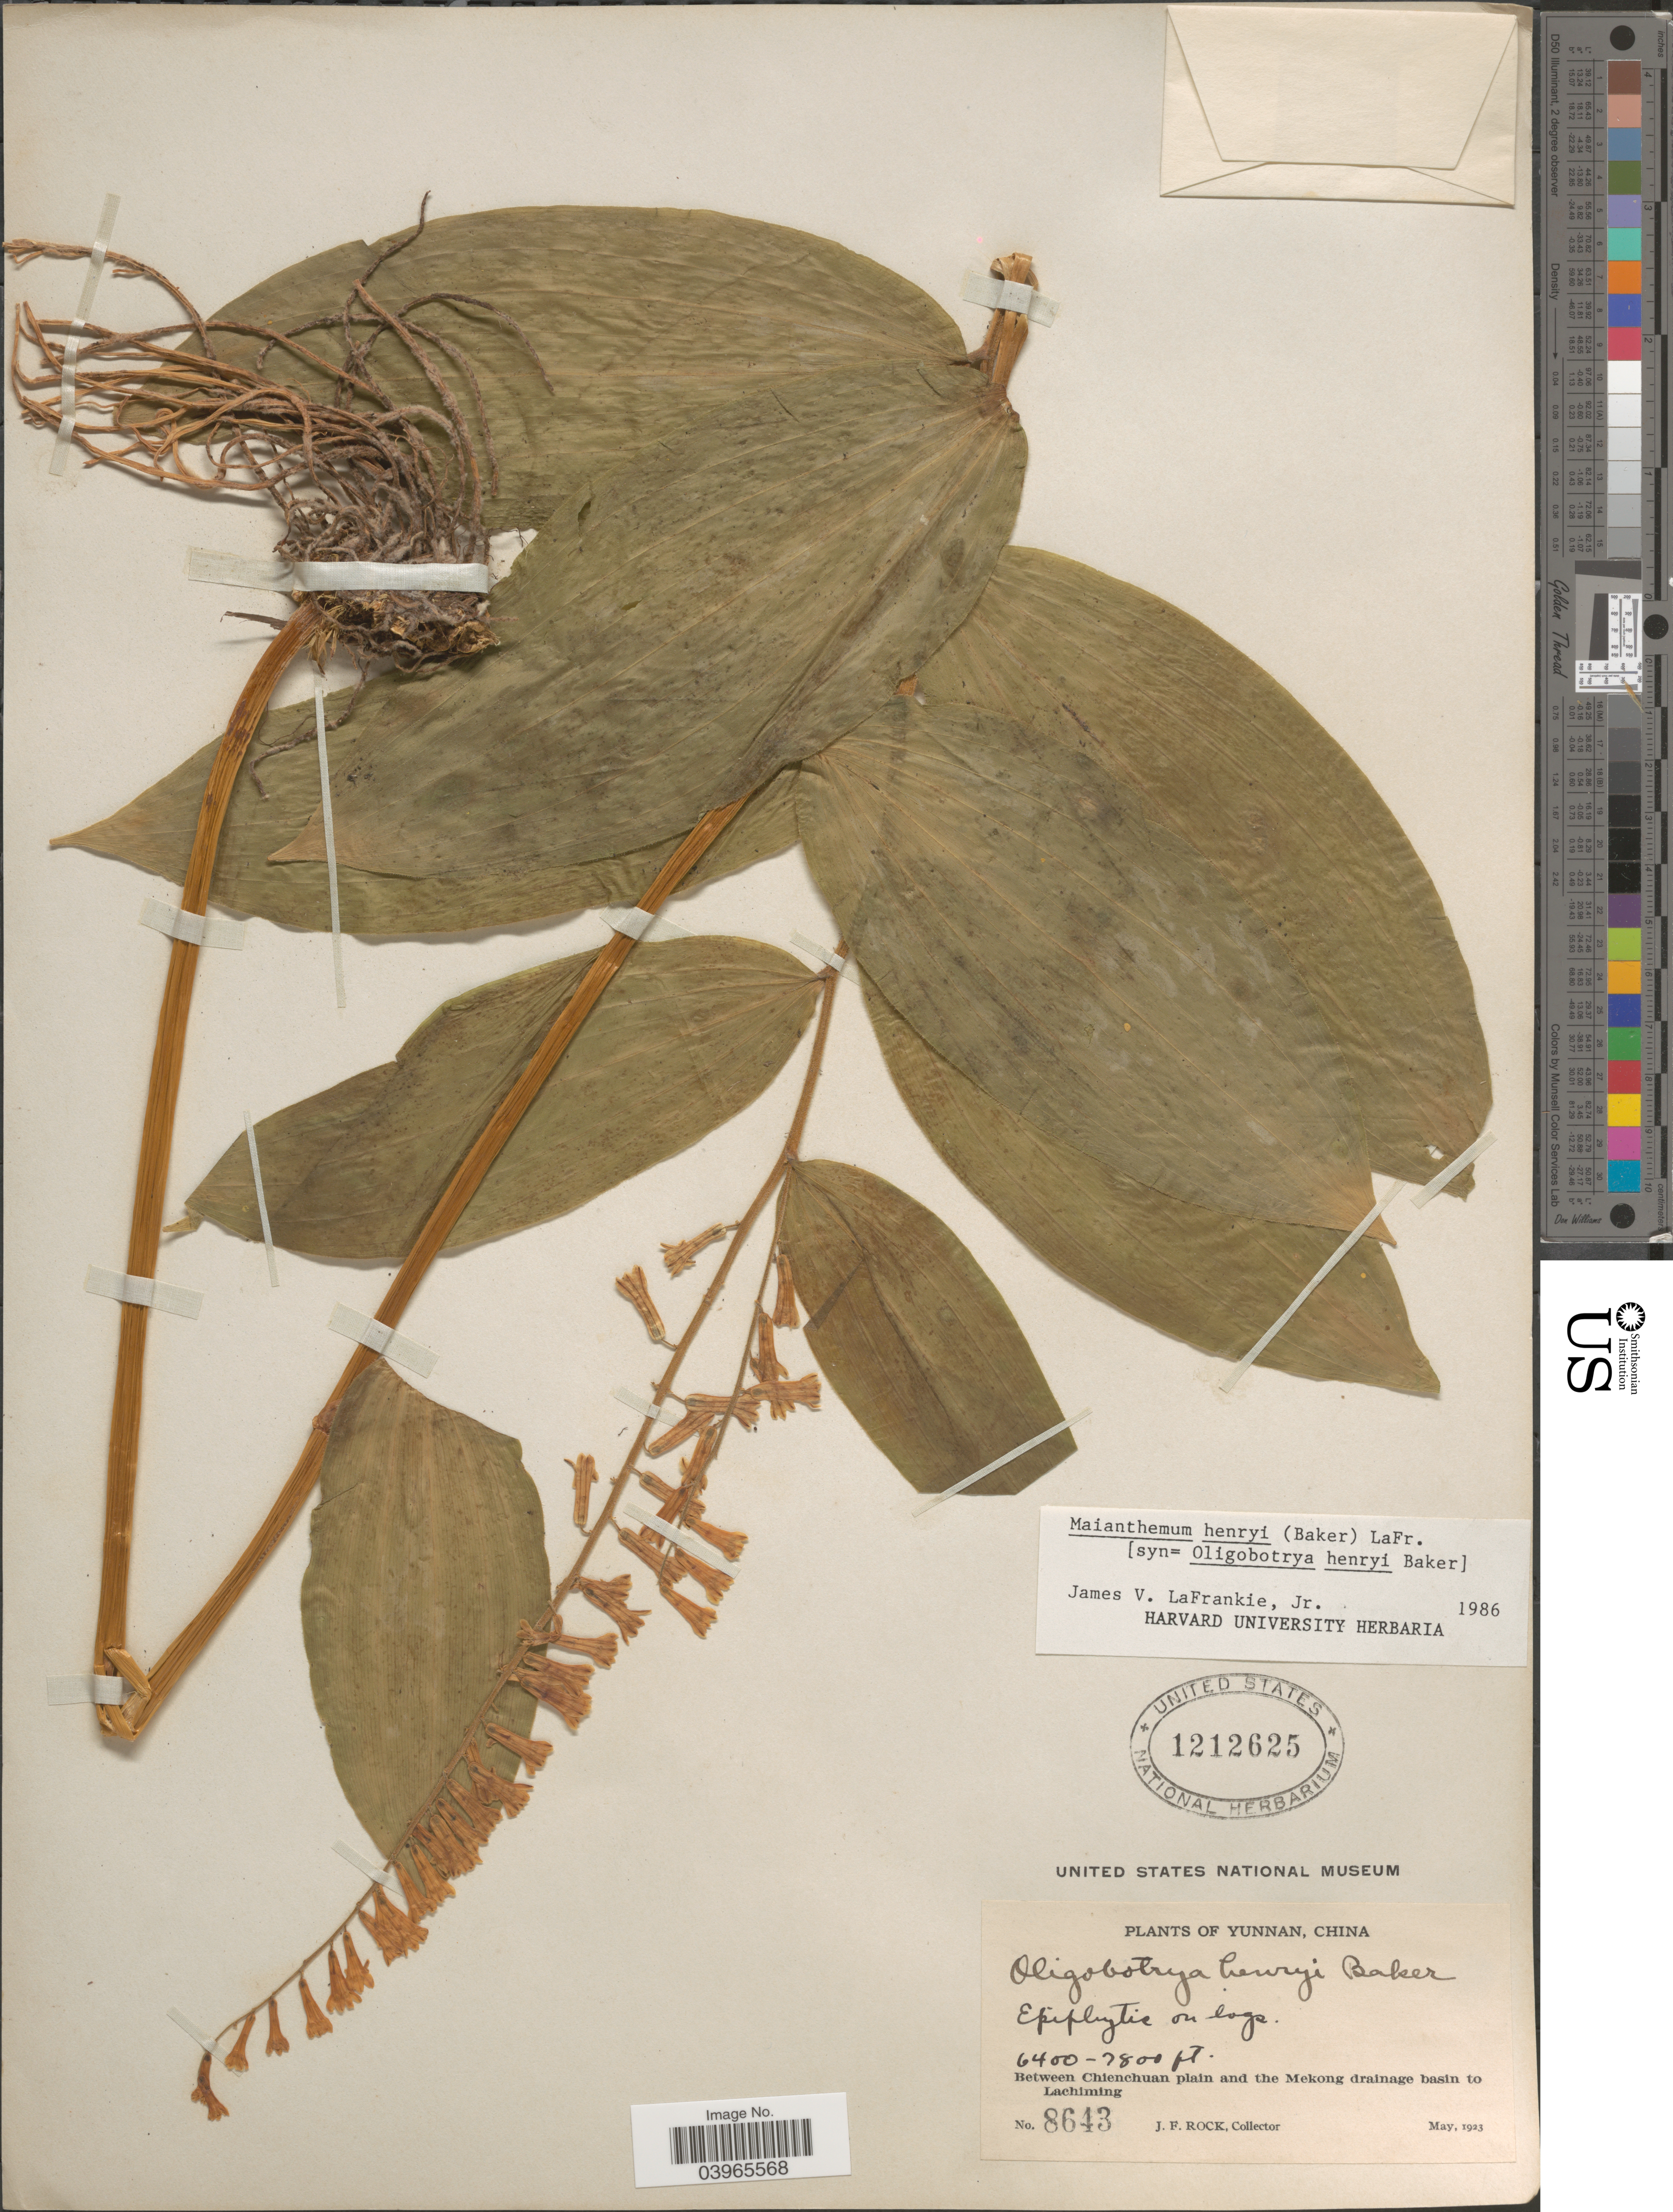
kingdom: Plantae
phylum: Tracheophyta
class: Liliopsida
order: Asparagales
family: Asparagaceae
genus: Maianthemum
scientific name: Maianthemum henryi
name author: (Baker) LaFrankie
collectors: J. Rock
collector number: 8643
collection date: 1923-05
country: China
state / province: Yunnan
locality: Between Chienchuan plain and the Mekong drainage basin to Lachiming.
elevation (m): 1951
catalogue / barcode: US 1212625